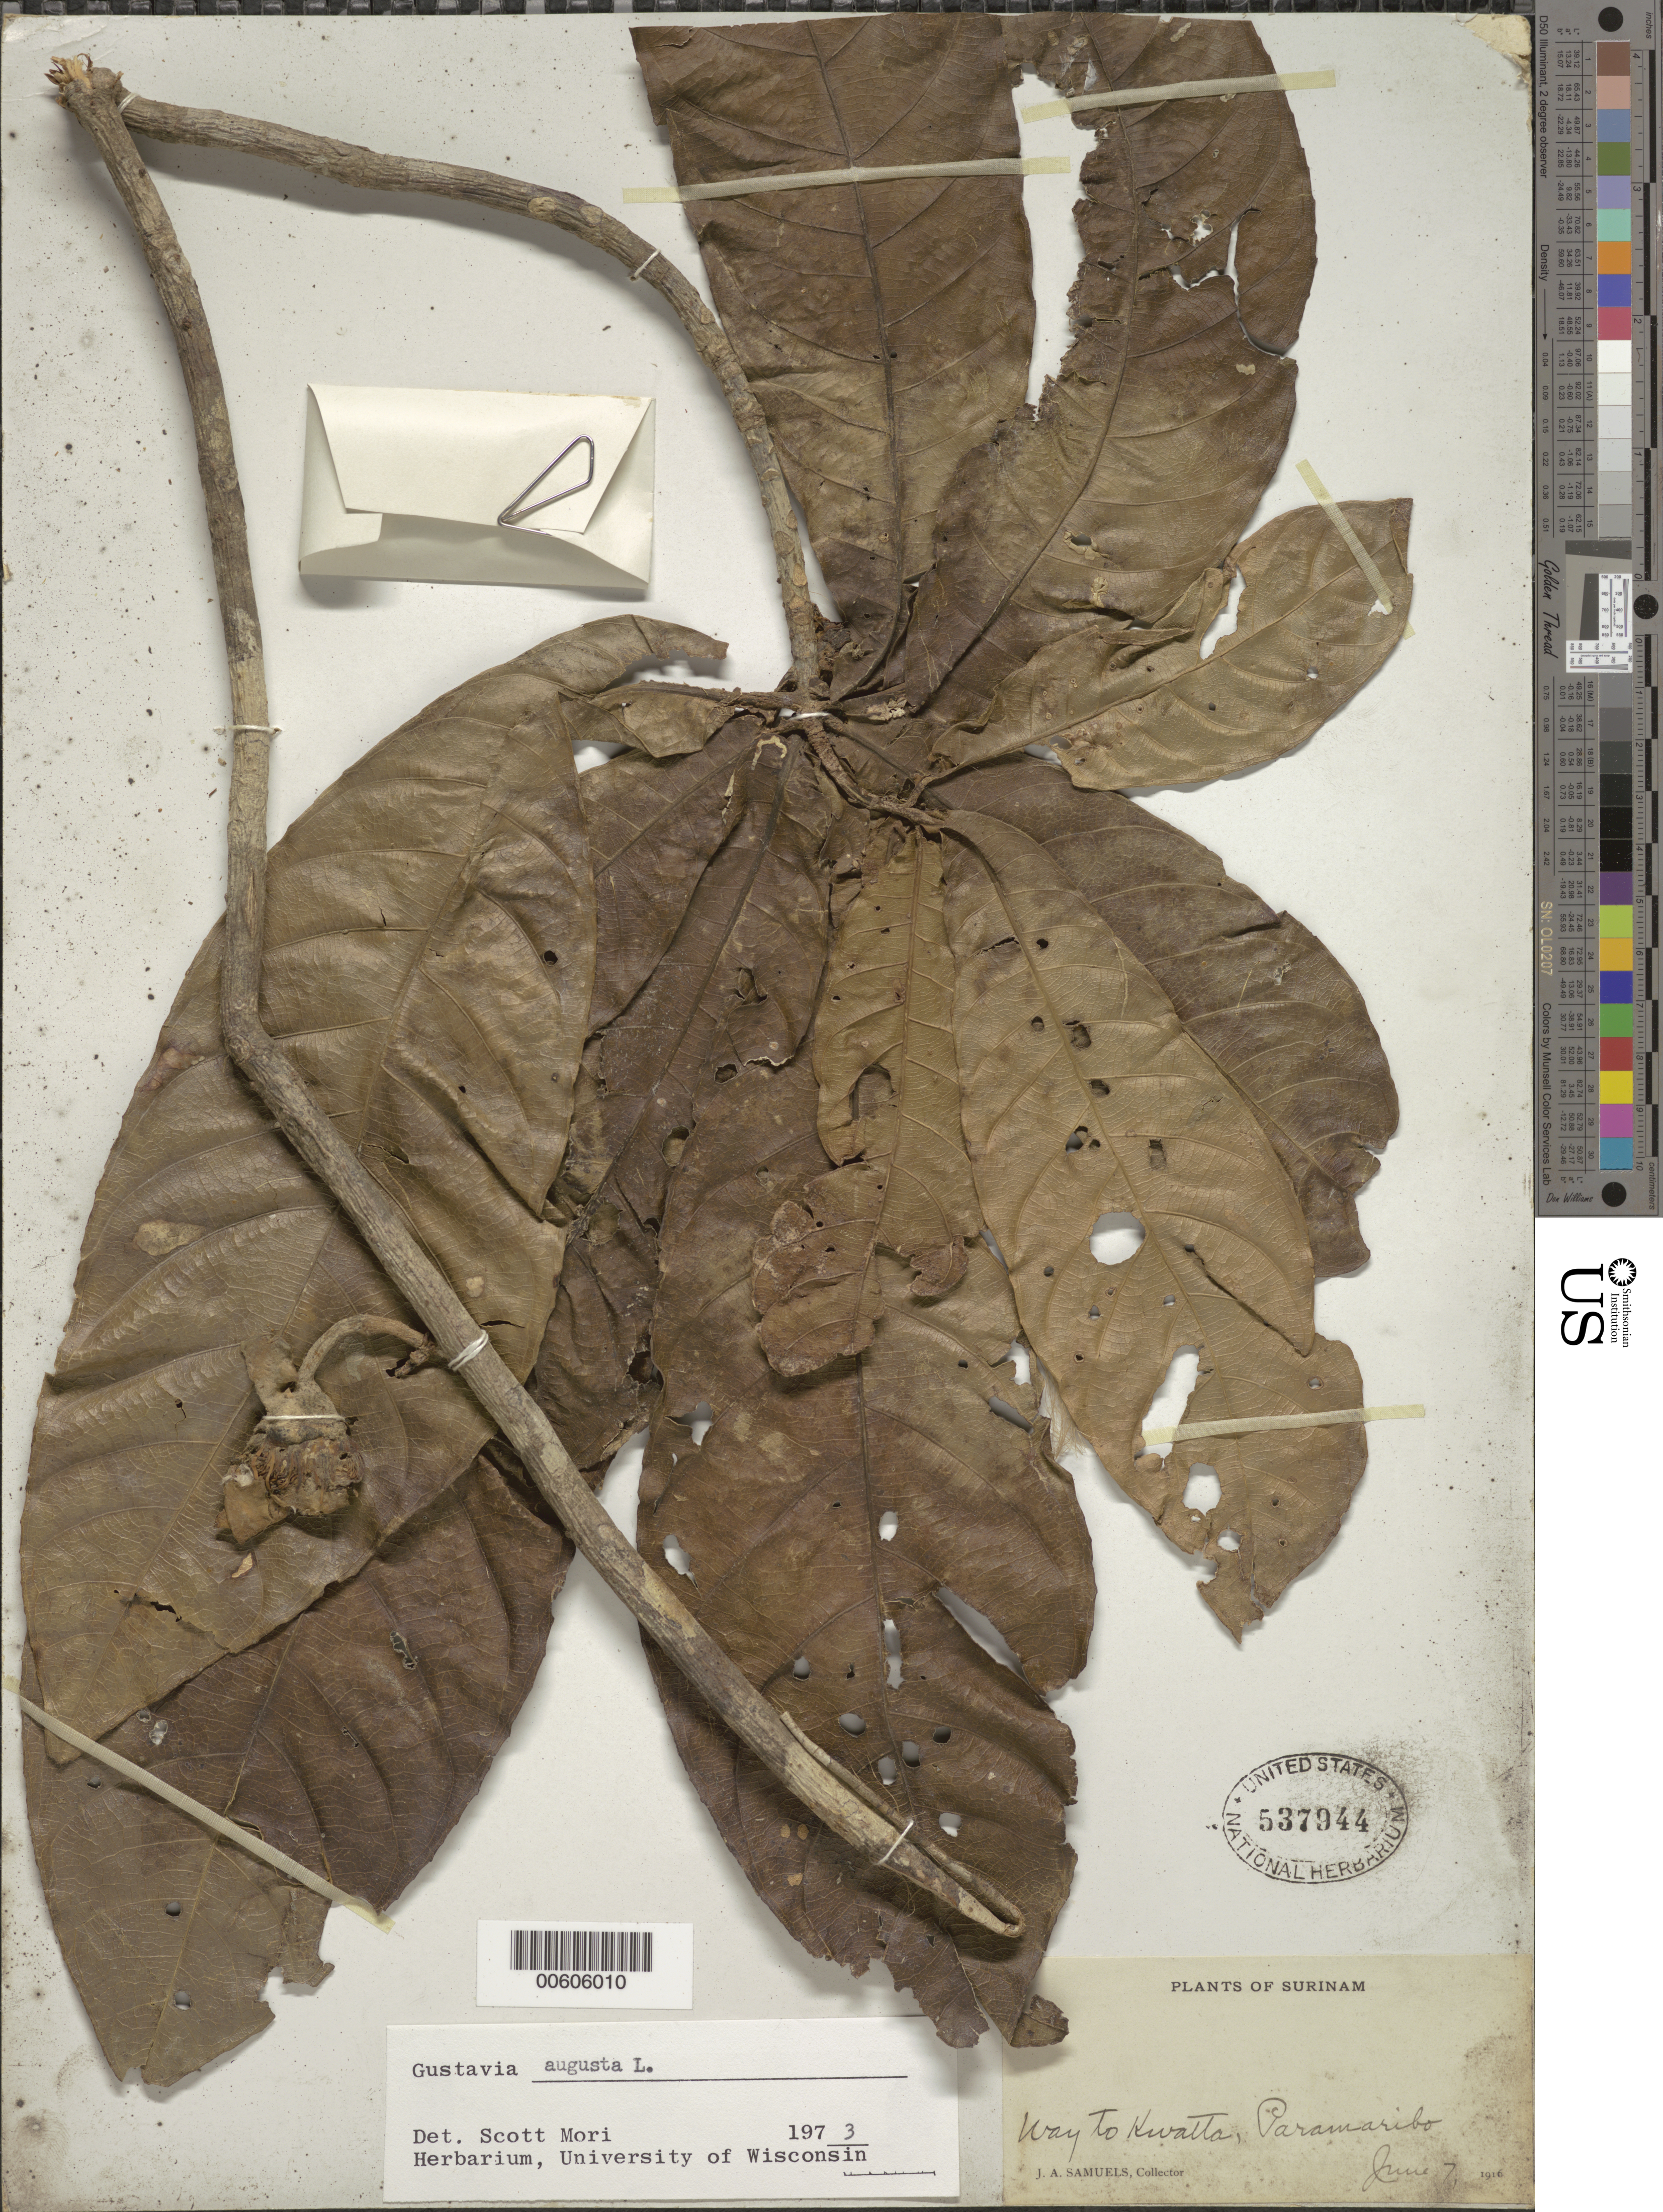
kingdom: Plantae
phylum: Tracheophyta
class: Magnoliopsida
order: Ericales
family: Lecythidaceae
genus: Gustavia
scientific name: Gustavia augusta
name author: L.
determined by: Mori, Scott A.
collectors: J. A. Samuels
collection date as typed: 7-Jun-16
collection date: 1916-06-07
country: Suriname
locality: Paramaribo, way to Kwatta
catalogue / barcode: US 537944